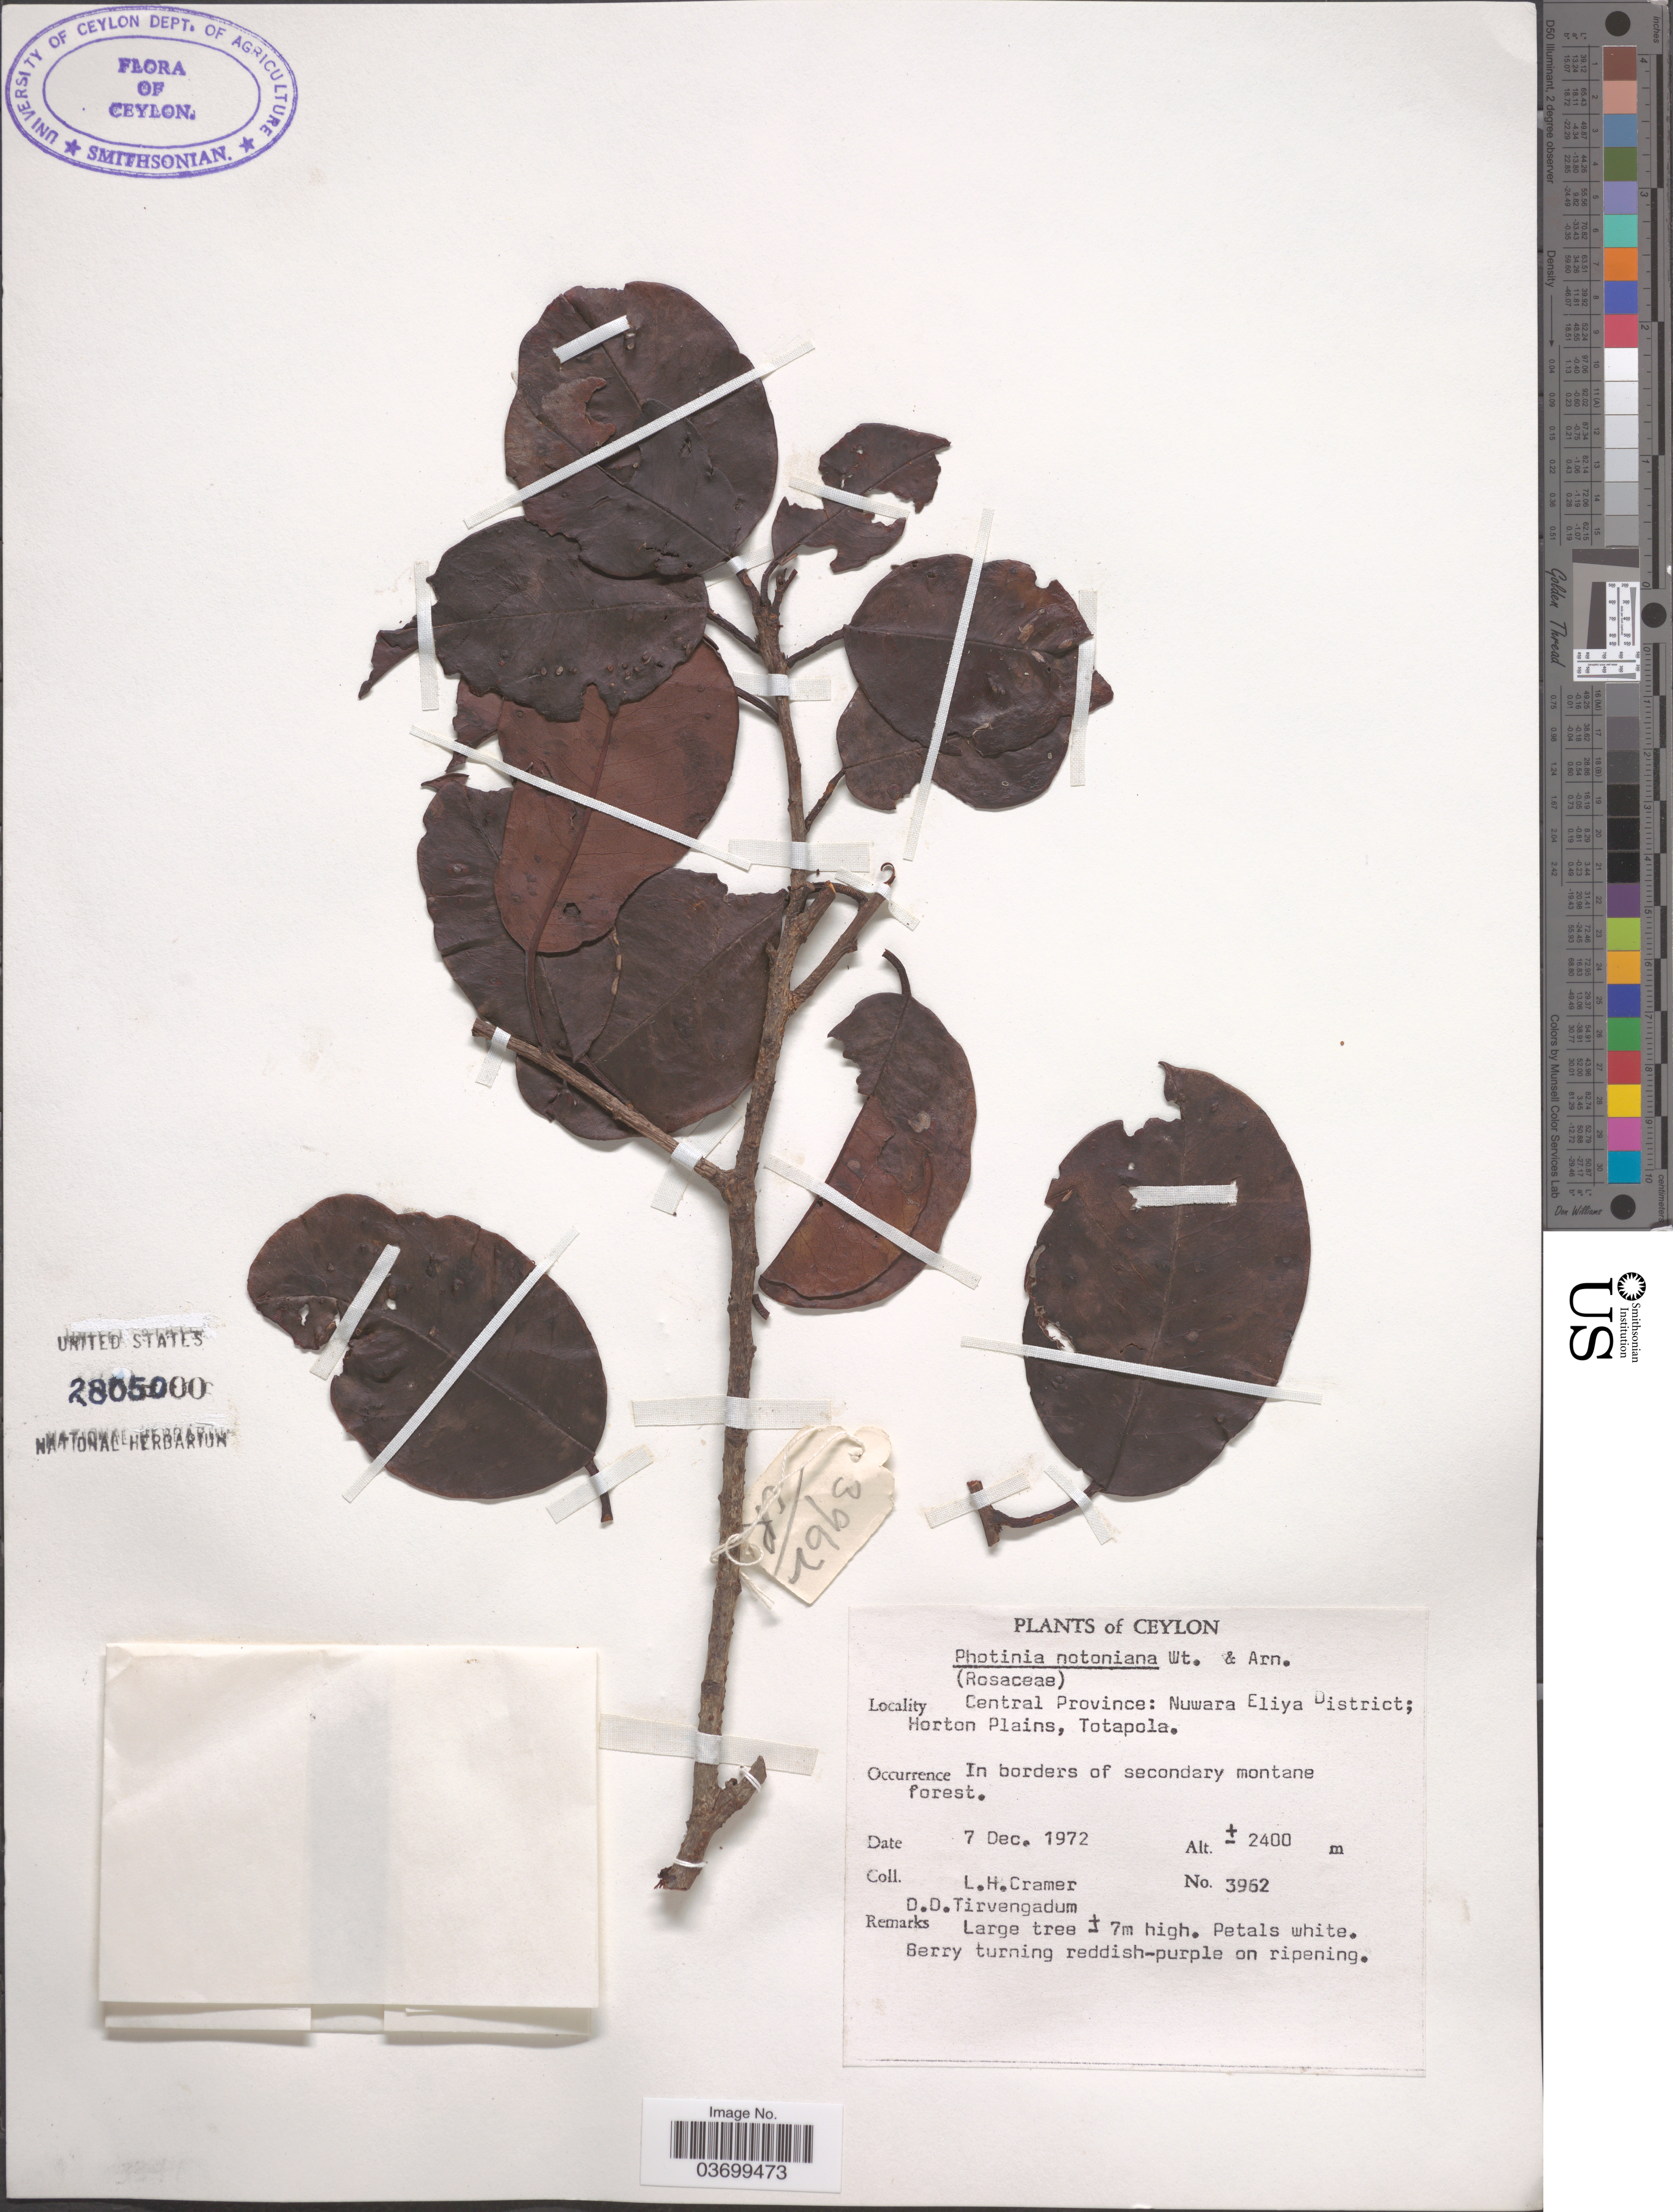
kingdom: Plantae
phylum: Tracheophyta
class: Magnoliopsida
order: Rosales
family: Rosaceae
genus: Photinia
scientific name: Photinia notoniana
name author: Wight & Arn.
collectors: L. H. Cramer & D. Tirvengadum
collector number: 3962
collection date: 1972-12-07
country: Sri Lanka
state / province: Central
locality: Ceylon. Nuwara Eliya District; Horton Plains, Totapola.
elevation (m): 2400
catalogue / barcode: US 2805000